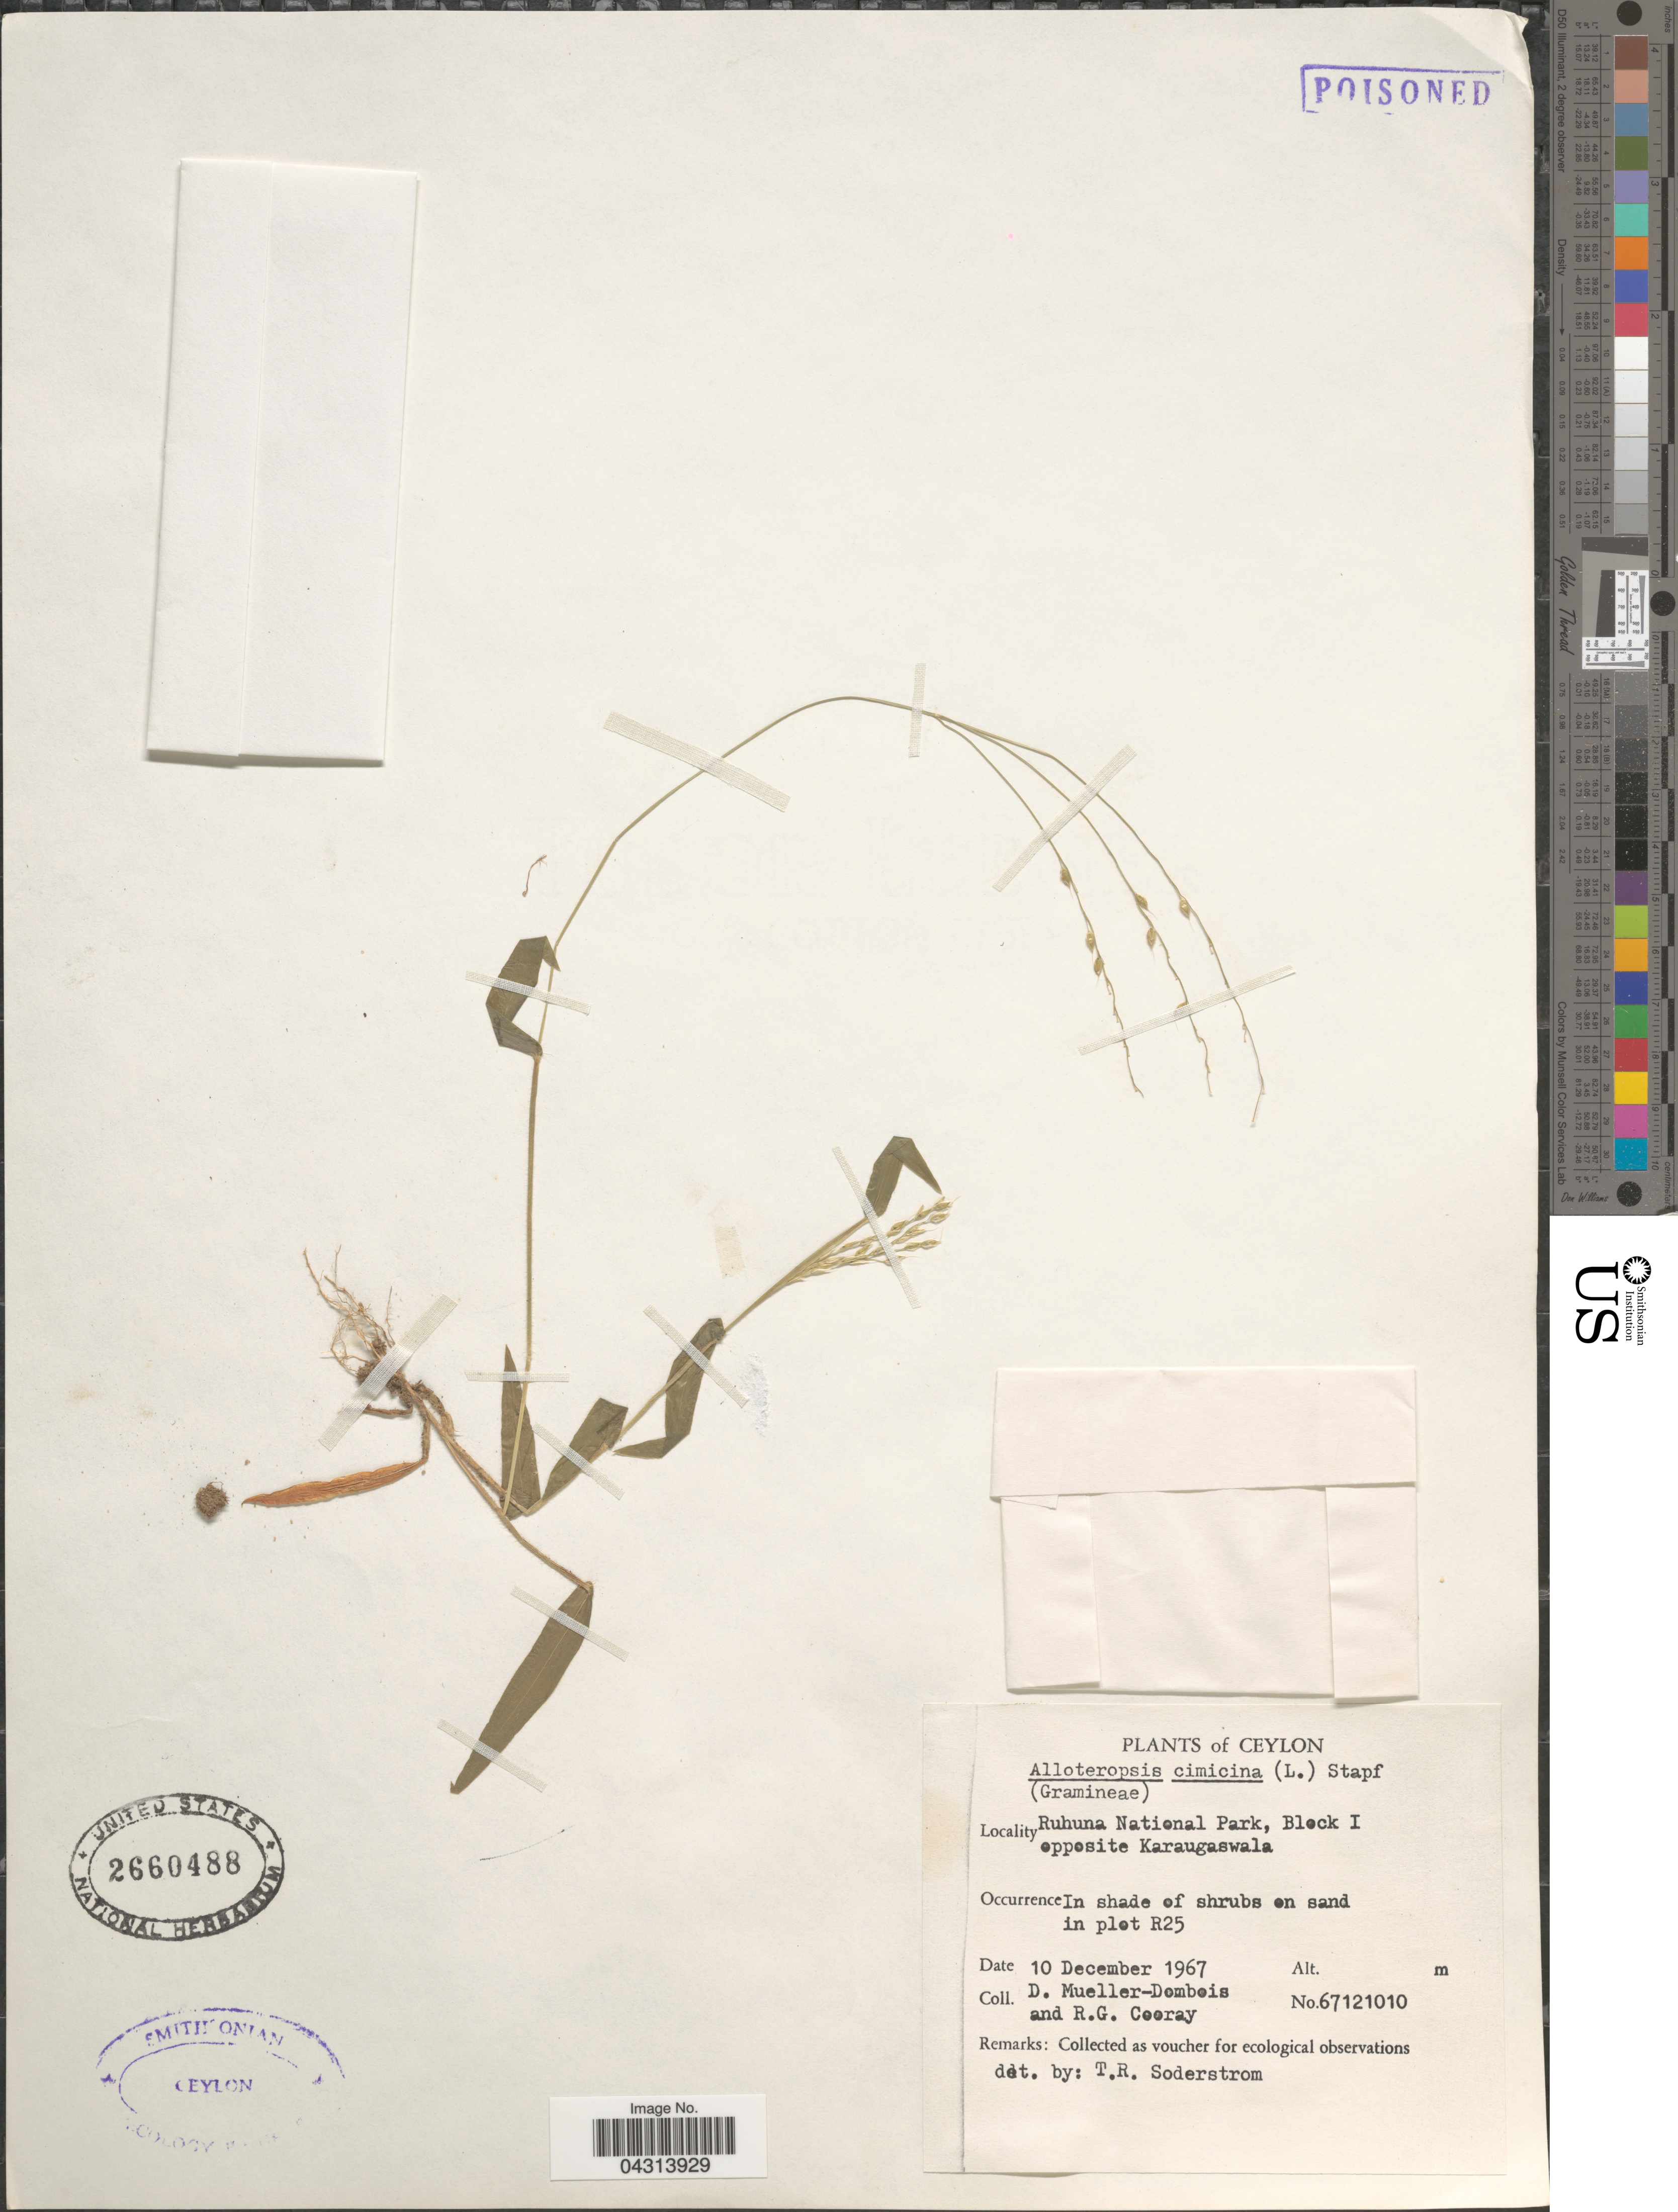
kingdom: Plantae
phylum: Tracheophyta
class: Liliopsida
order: Poales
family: Poaceae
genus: Alloteropsis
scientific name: Alloteropsis cimicina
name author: (L.) Stapf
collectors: D. Mueller-Dombois & R. Cooray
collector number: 67121010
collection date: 1967-12-10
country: Sri Lanka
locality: Ceylon. Ruhuna National Park, Block I opposite Karaugaswala.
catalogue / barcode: US 2660488